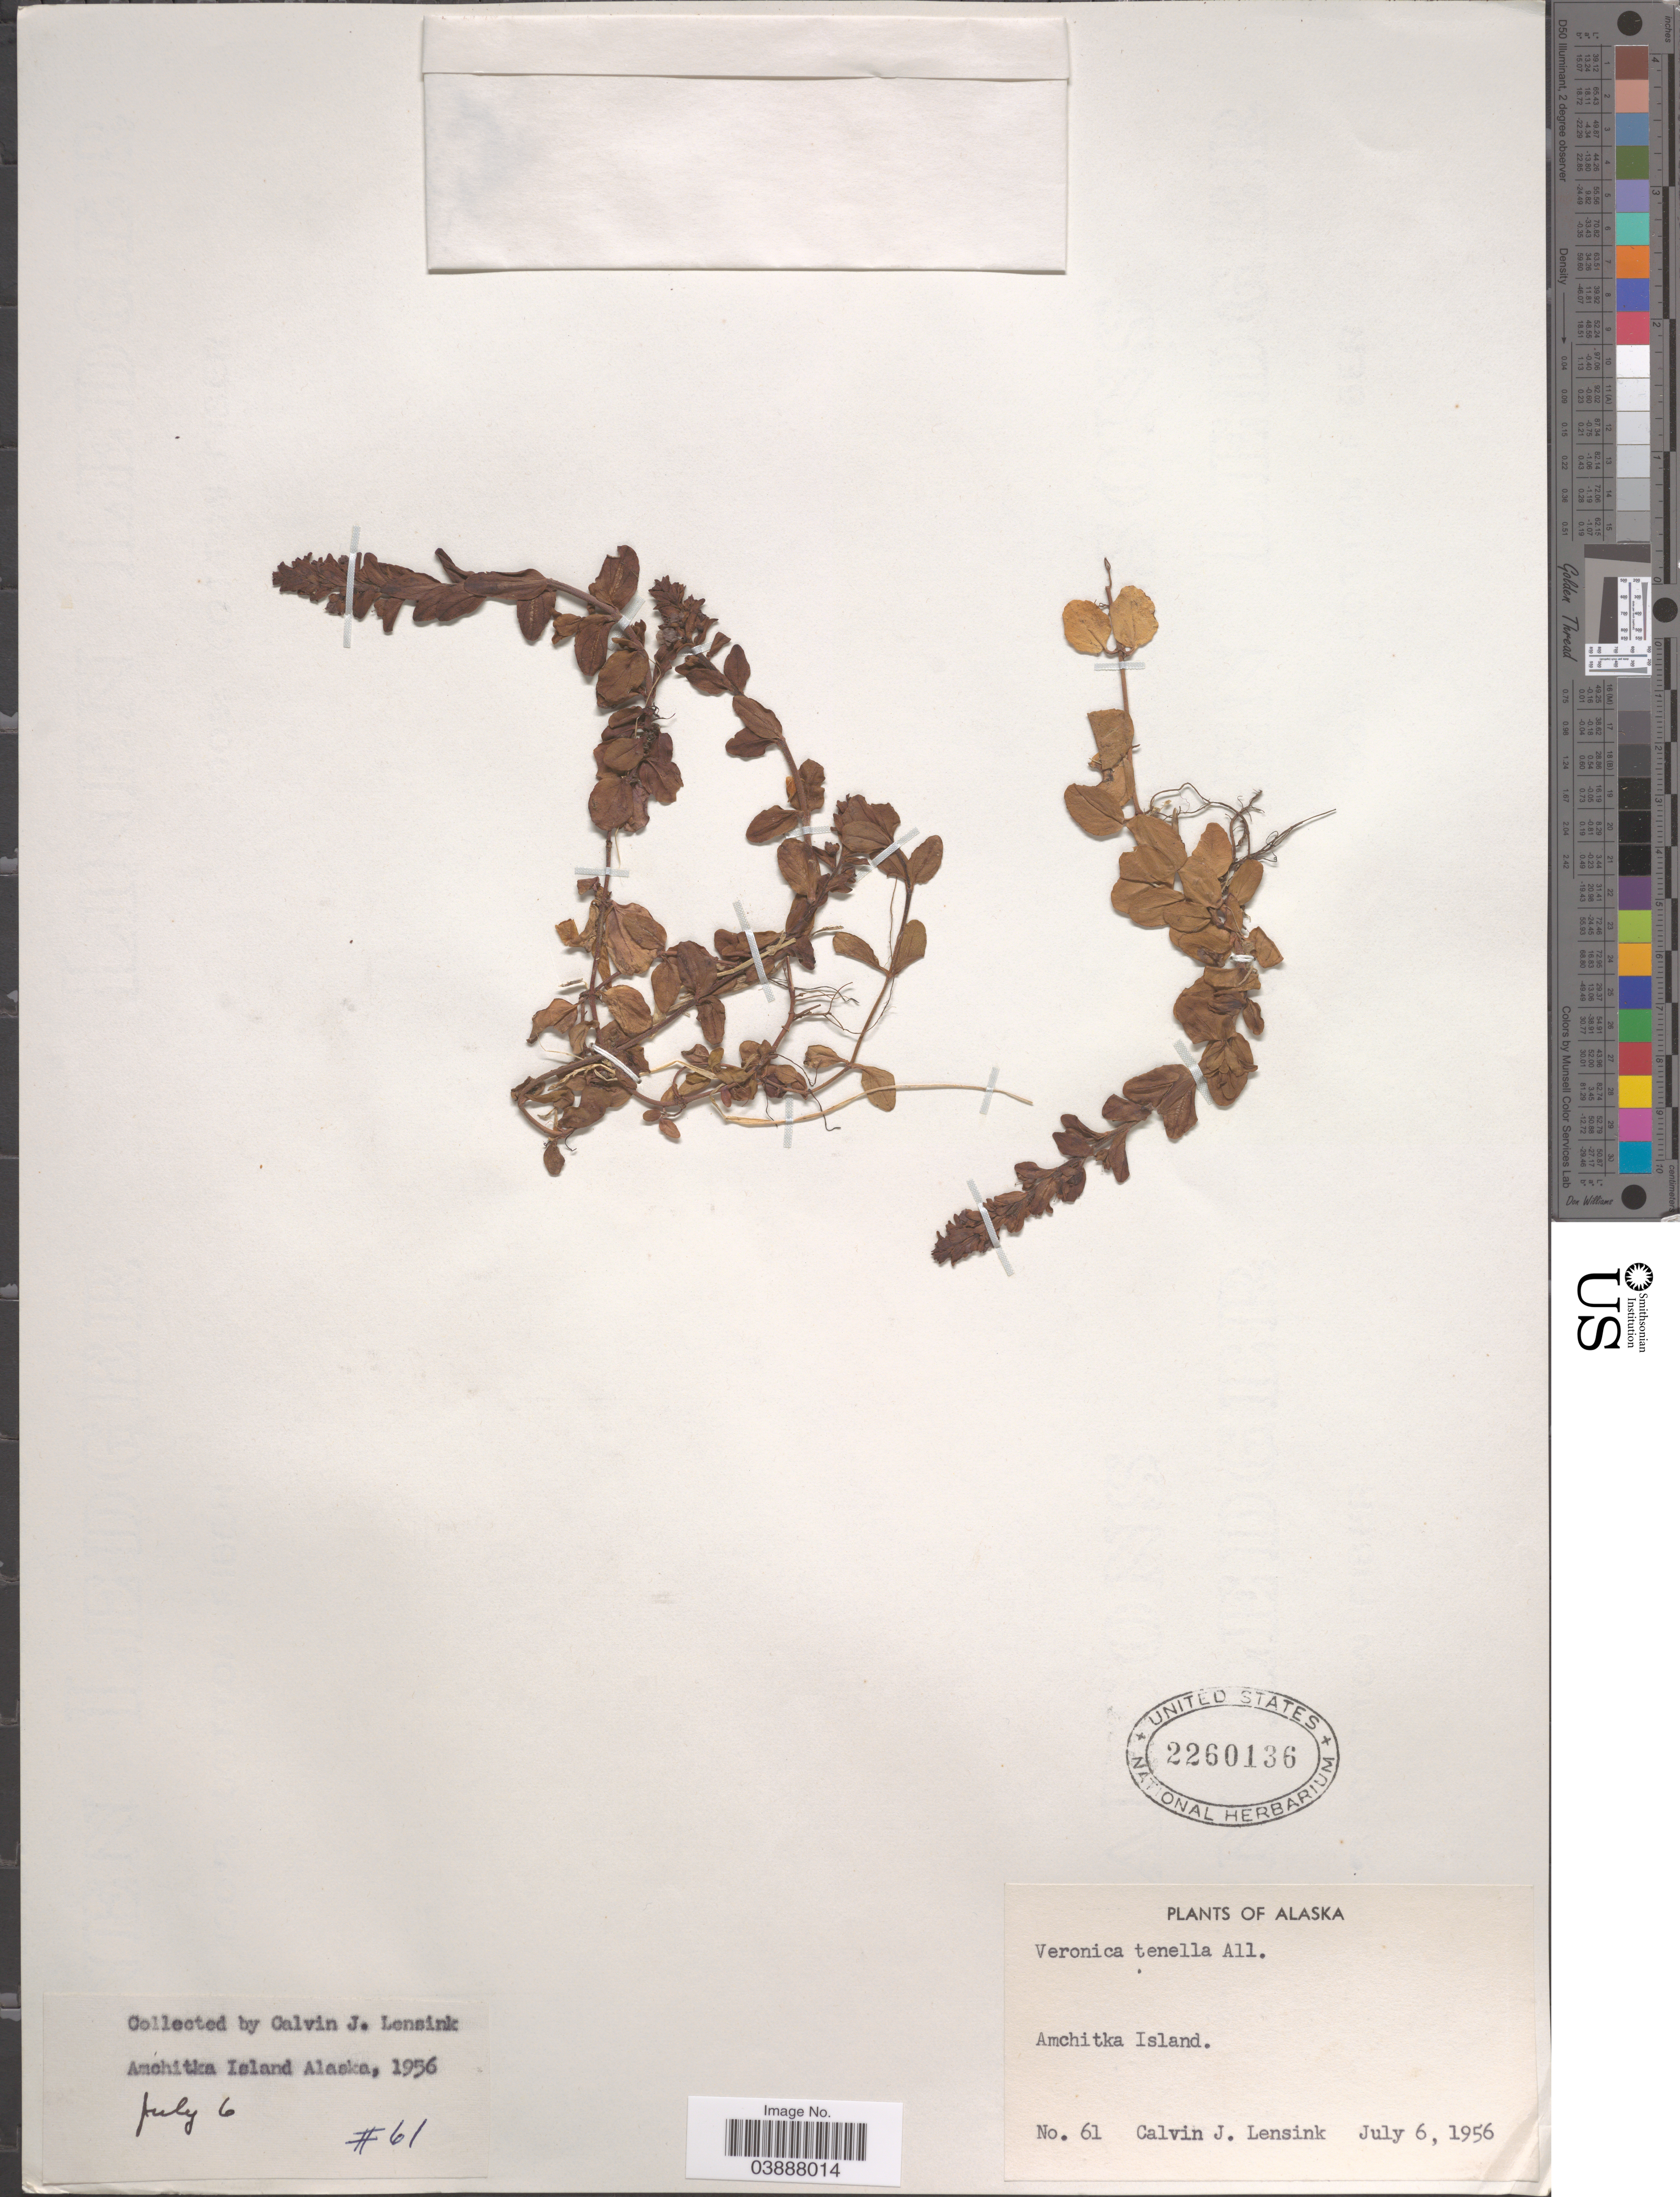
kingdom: Plantae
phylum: Tracheophyta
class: Magnoliopsida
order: Lamiales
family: Plantaginaceae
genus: Veronica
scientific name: Veronica serpyllifolia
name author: L.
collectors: C. Lensink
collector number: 61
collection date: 1956-07-06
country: United States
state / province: Alaska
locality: Amchitka Island.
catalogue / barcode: US 2260136